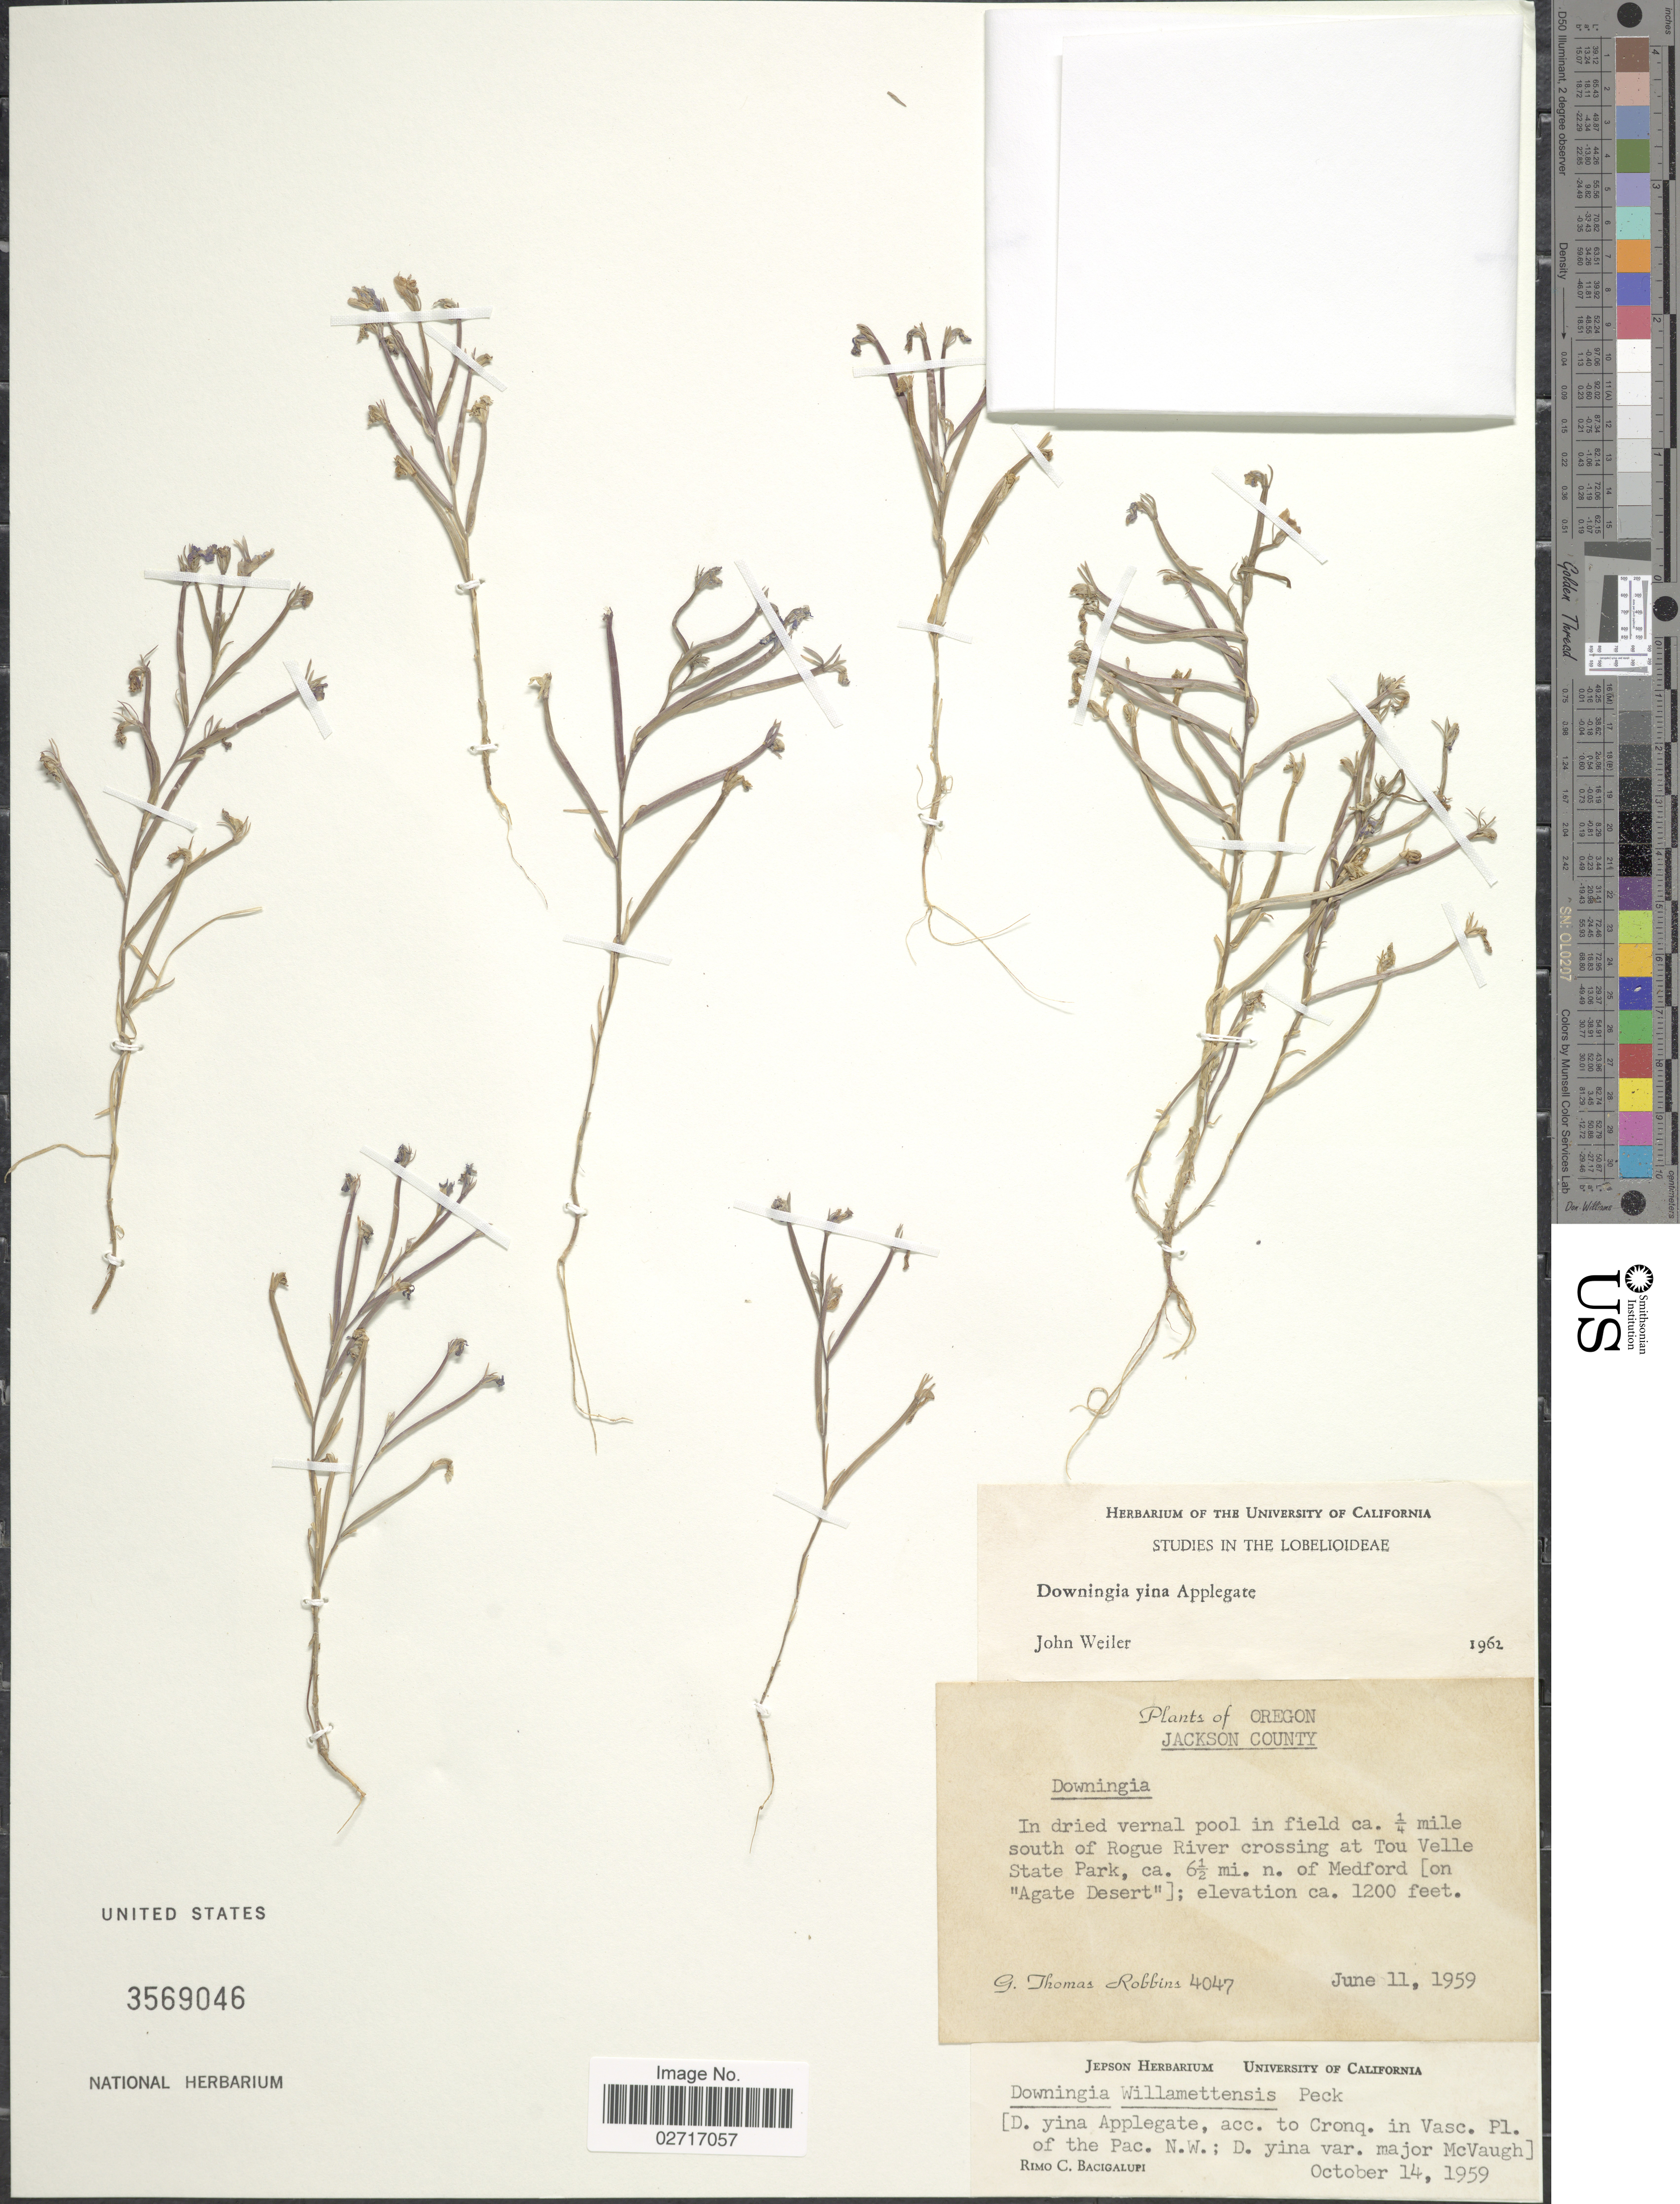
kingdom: Plantae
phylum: Tracheophyta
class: Magnoliopsida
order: Asterales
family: Campanulaceae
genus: Downingia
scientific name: Downingia yina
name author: Applegate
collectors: G. T. Robbins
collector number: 4047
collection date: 1959-06-11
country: United States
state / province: Oregon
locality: Jackson County. In dried vernal pool in field ca. ¼ mile south of Rogue River crossing at Tou Velle State Park, ca. 6½ mi. n. of Medford ( on "Agate Desert")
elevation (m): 366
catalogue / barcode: US 3569046